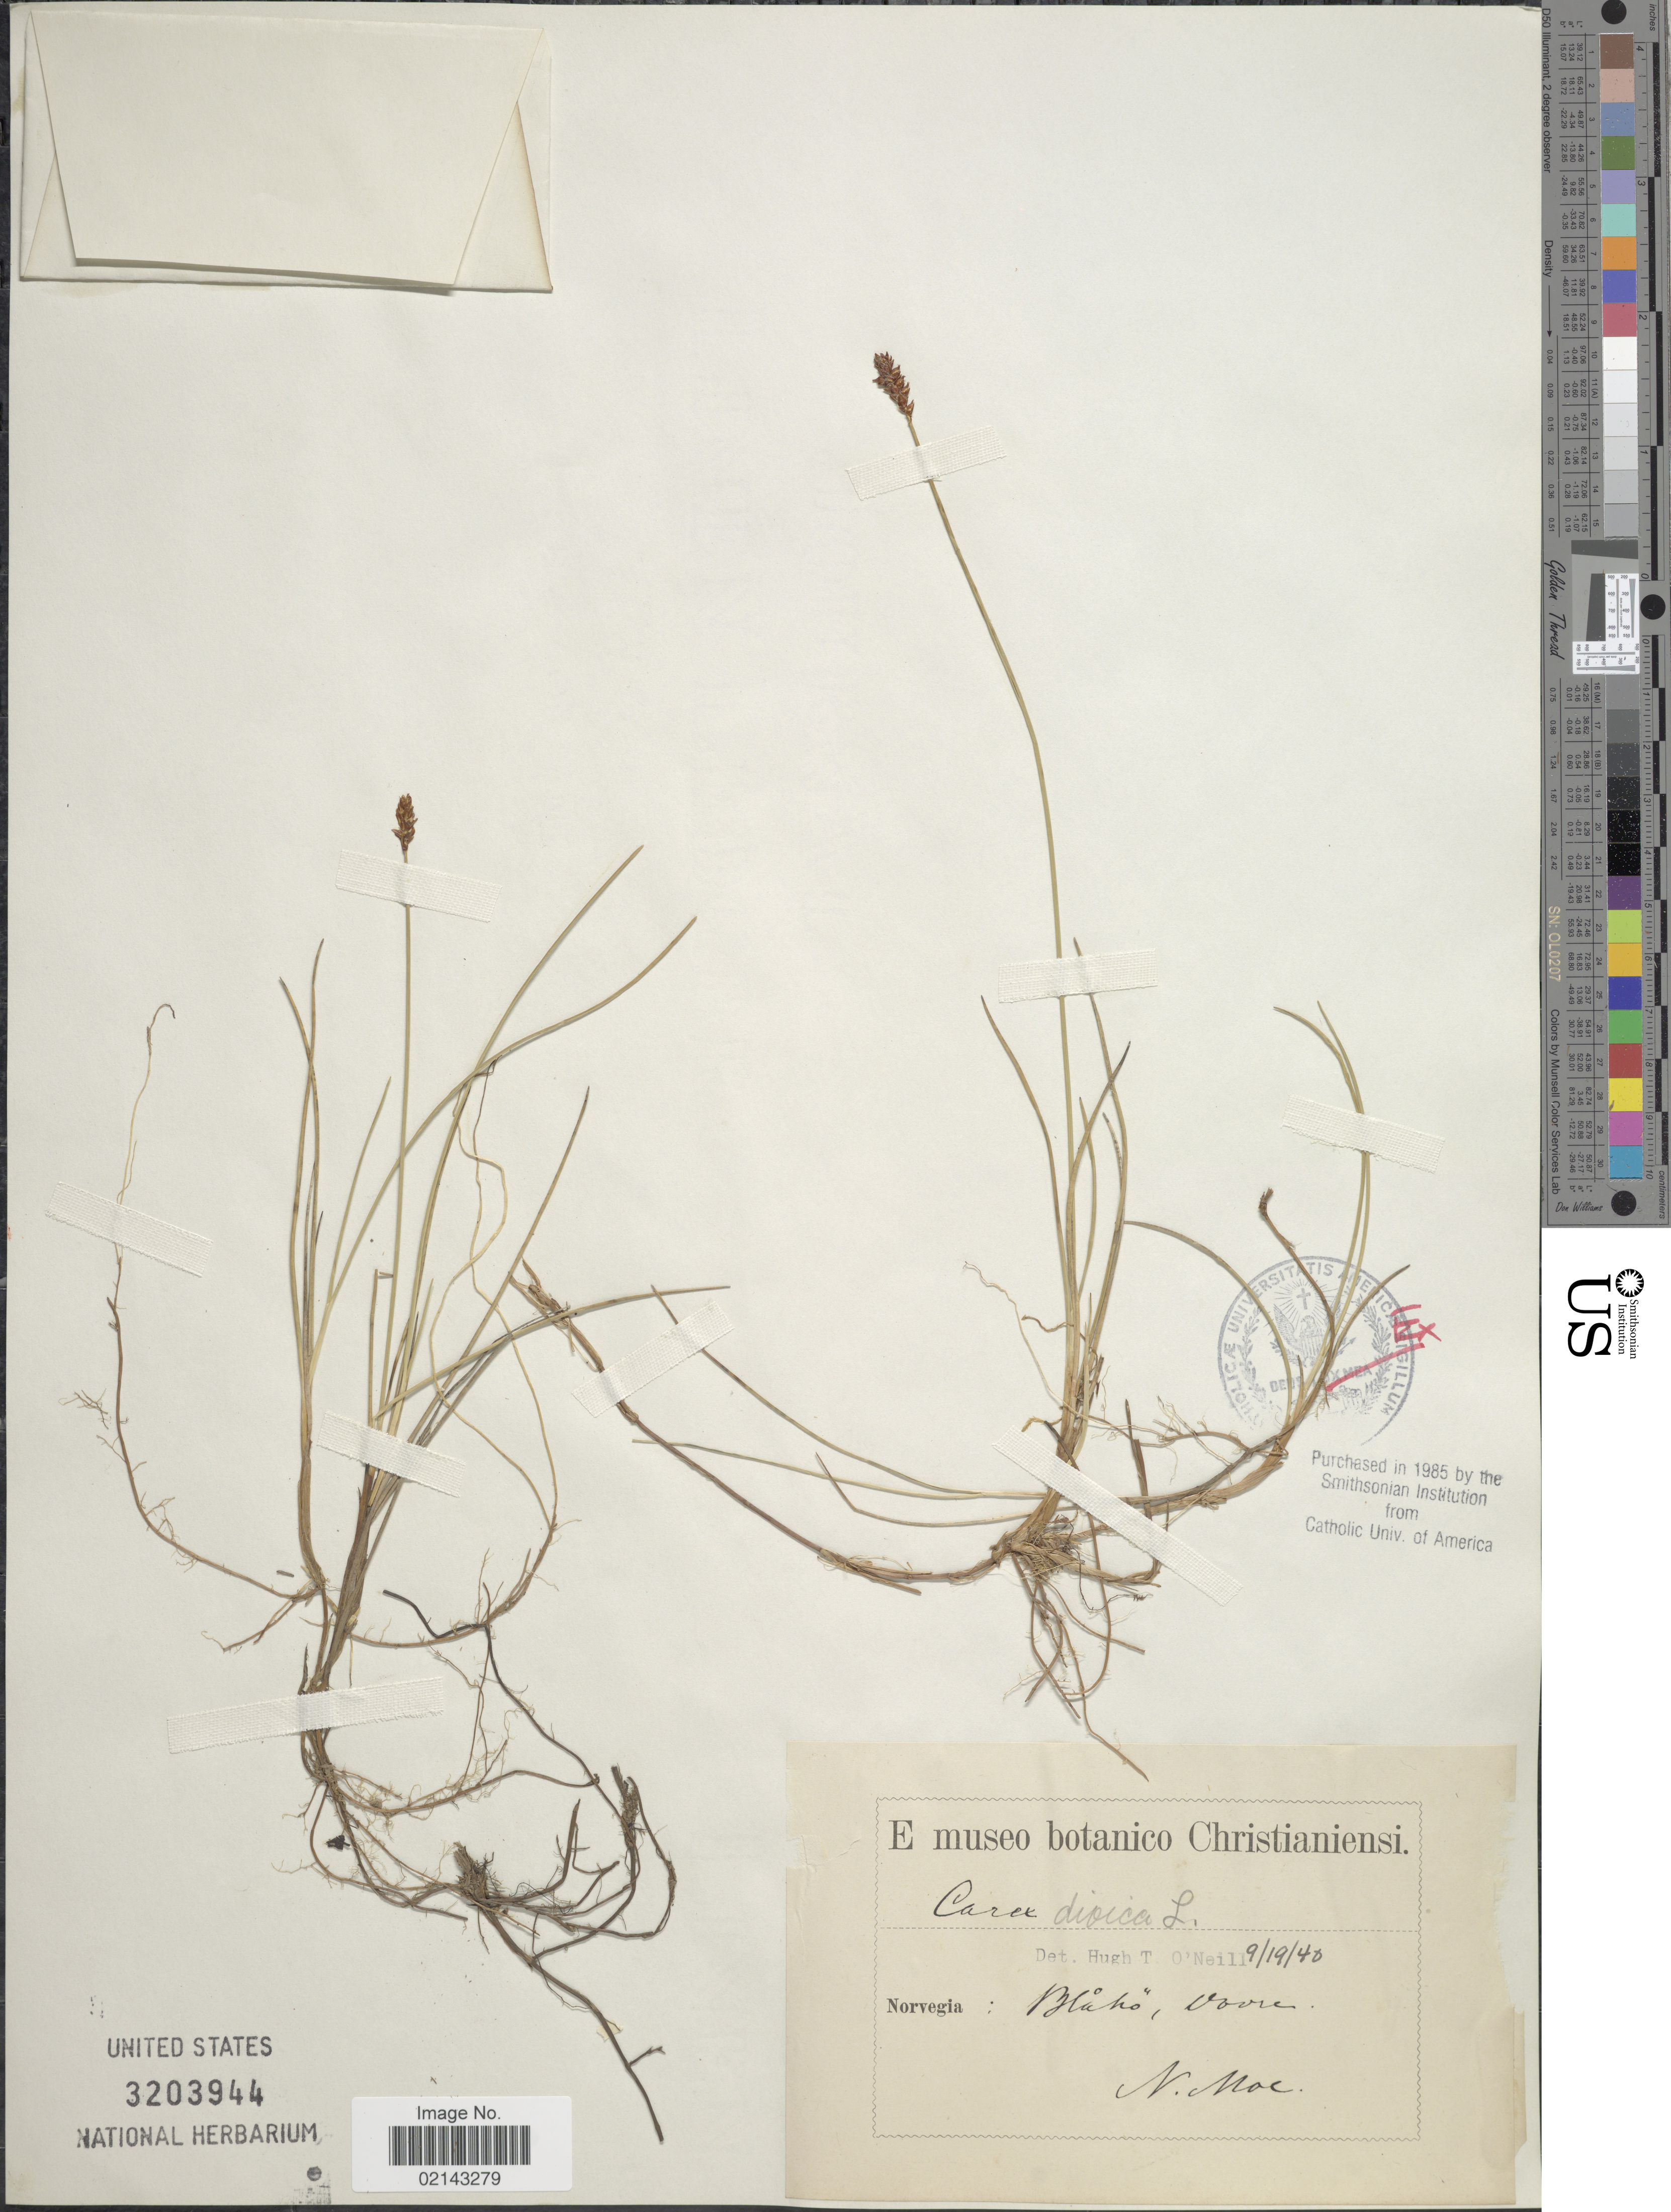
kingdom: Plantae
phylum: Tracheophyta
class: Liliopsida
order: Poales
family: Cyperaceae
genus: Carex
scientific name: Carex dioica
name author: L.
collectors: N. Noe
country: Norway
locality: Norvegia: Blåhö, Dovre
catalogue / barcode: US 3203944